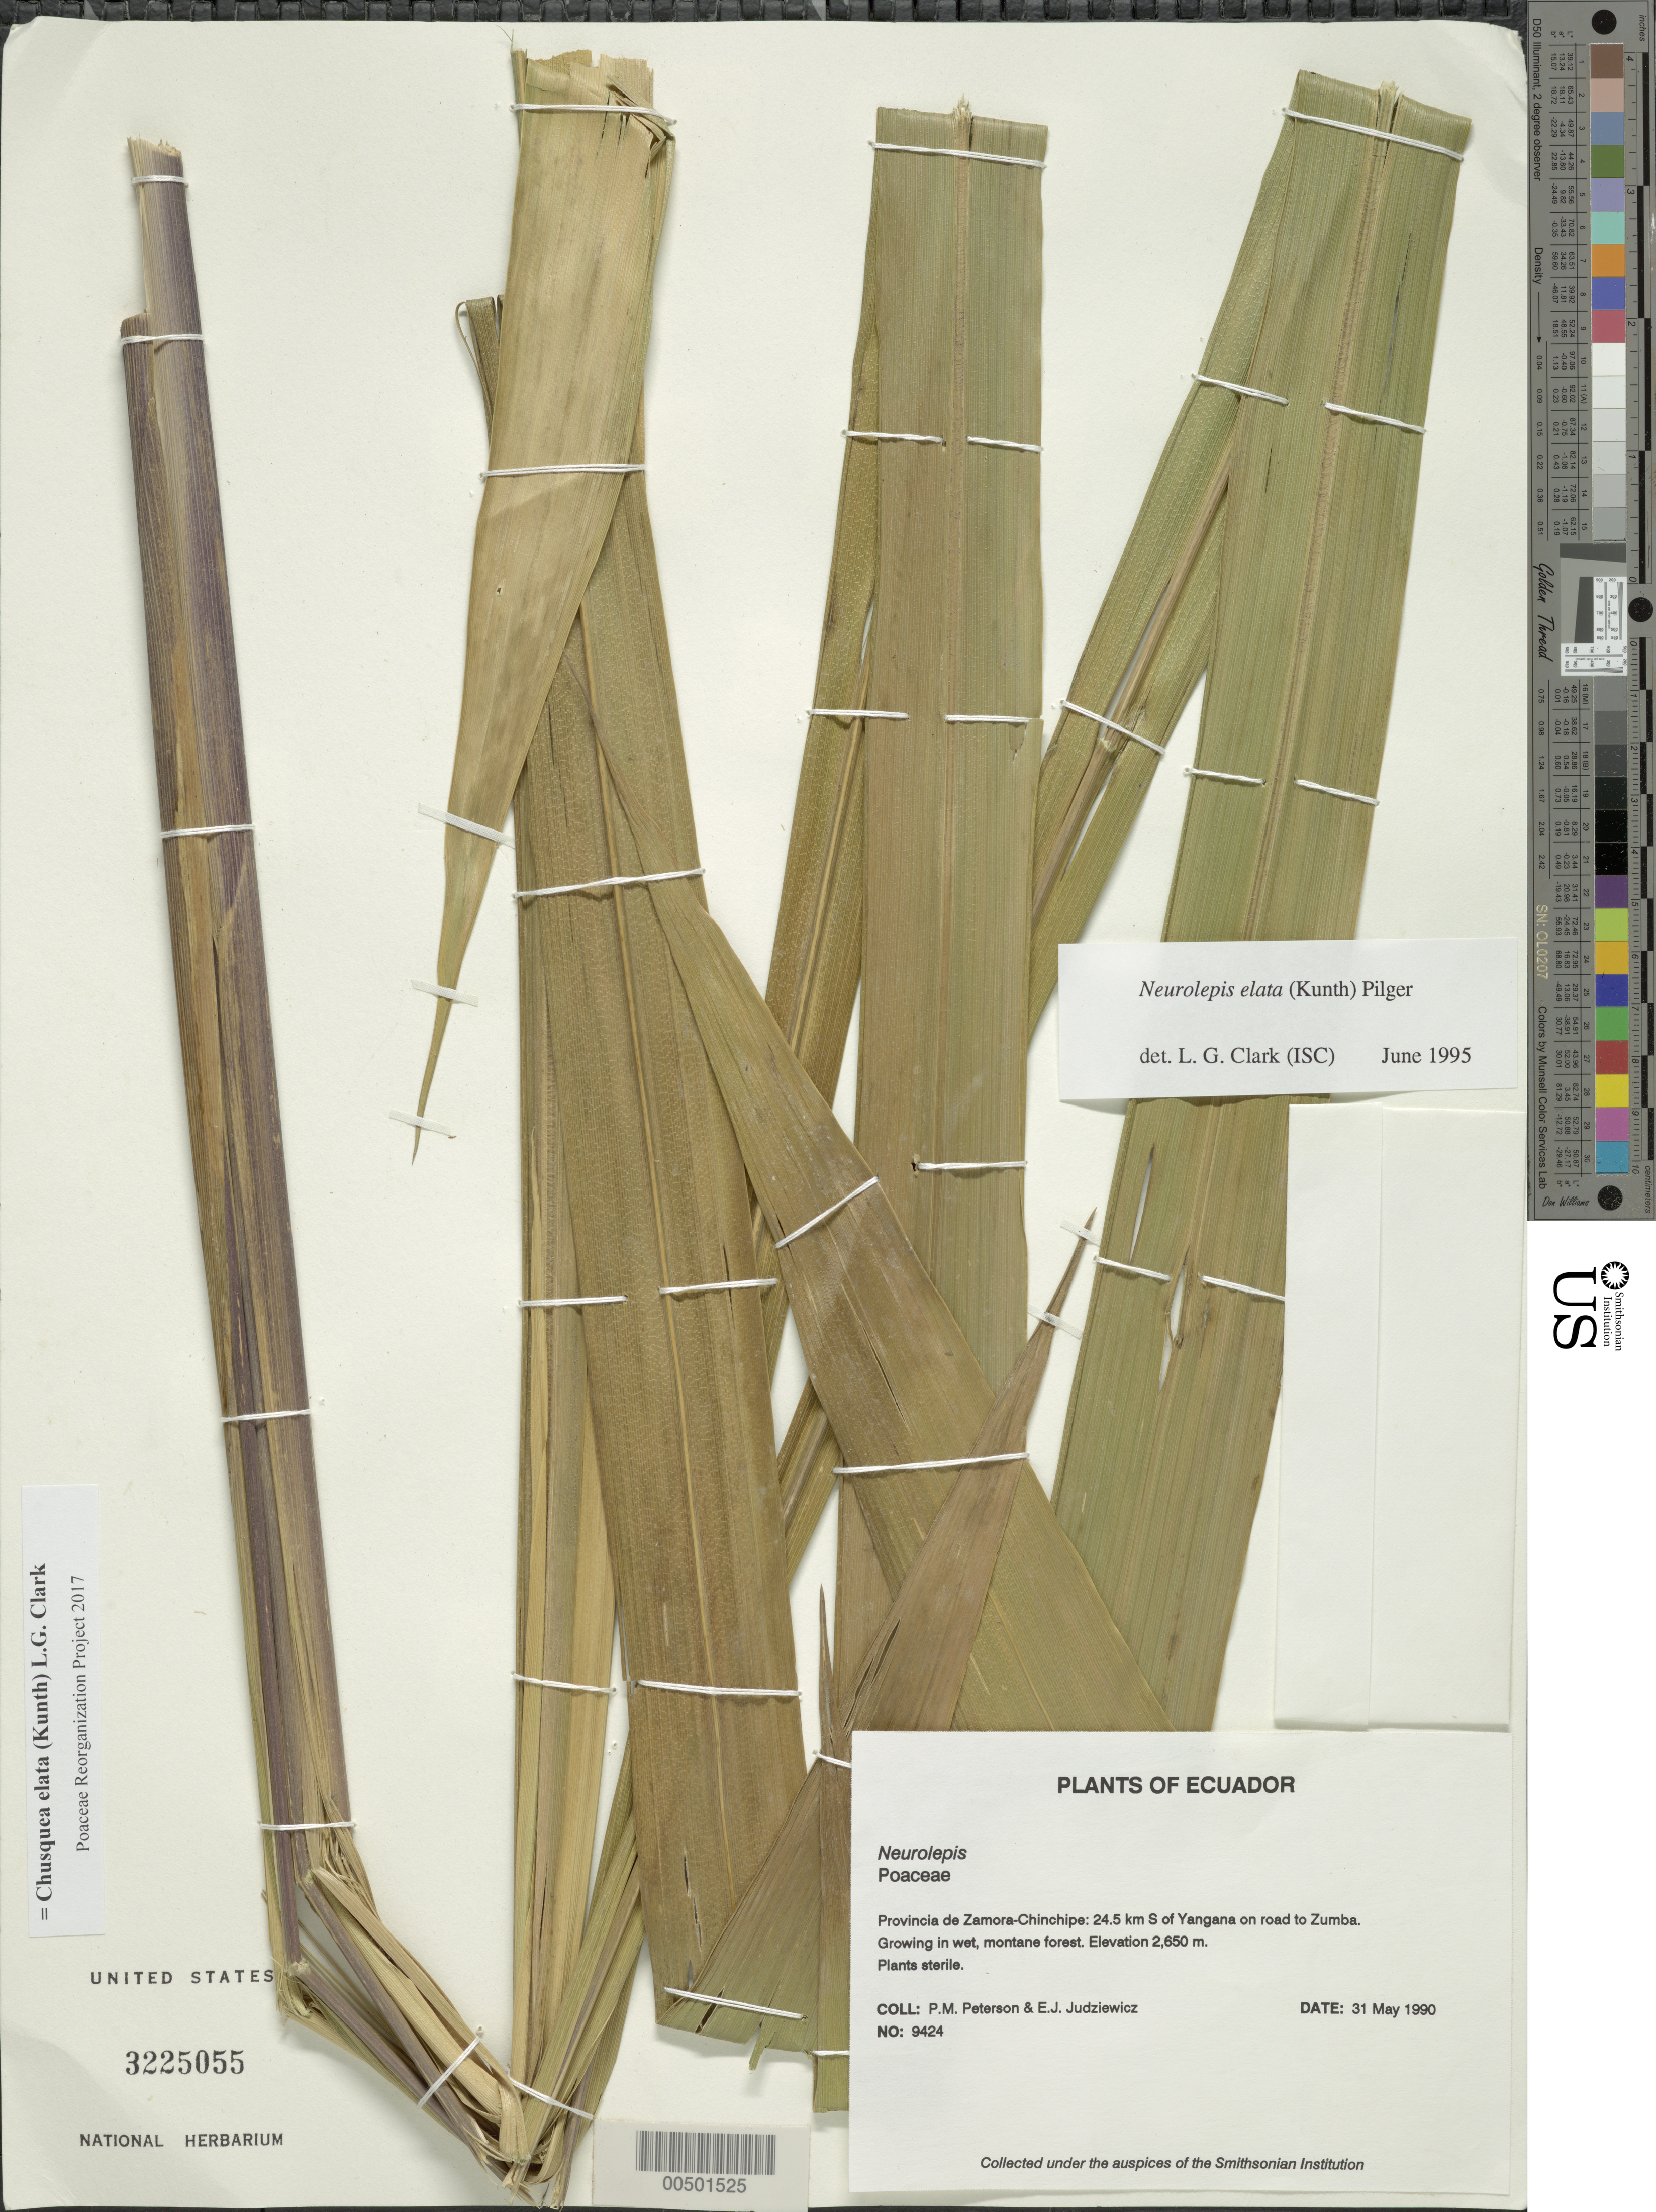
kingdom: Plantae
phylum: Tracheophyta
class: Liliopsida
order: Poales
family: Poaceae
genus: Chusquea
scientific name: Chusquea elata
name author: (Kunth) L.G. Clark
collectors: P. M. Peterson & E. J. Judziewicz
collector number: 09424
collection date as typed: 31 May 1990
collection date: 1990-05-31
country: Ecuador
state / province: Zamora-Chinchipe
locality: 24.5 km S of Yangana on road to Zumba.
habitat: Growing in wet, montane forest.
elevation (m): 2650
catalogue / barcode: US 3225055